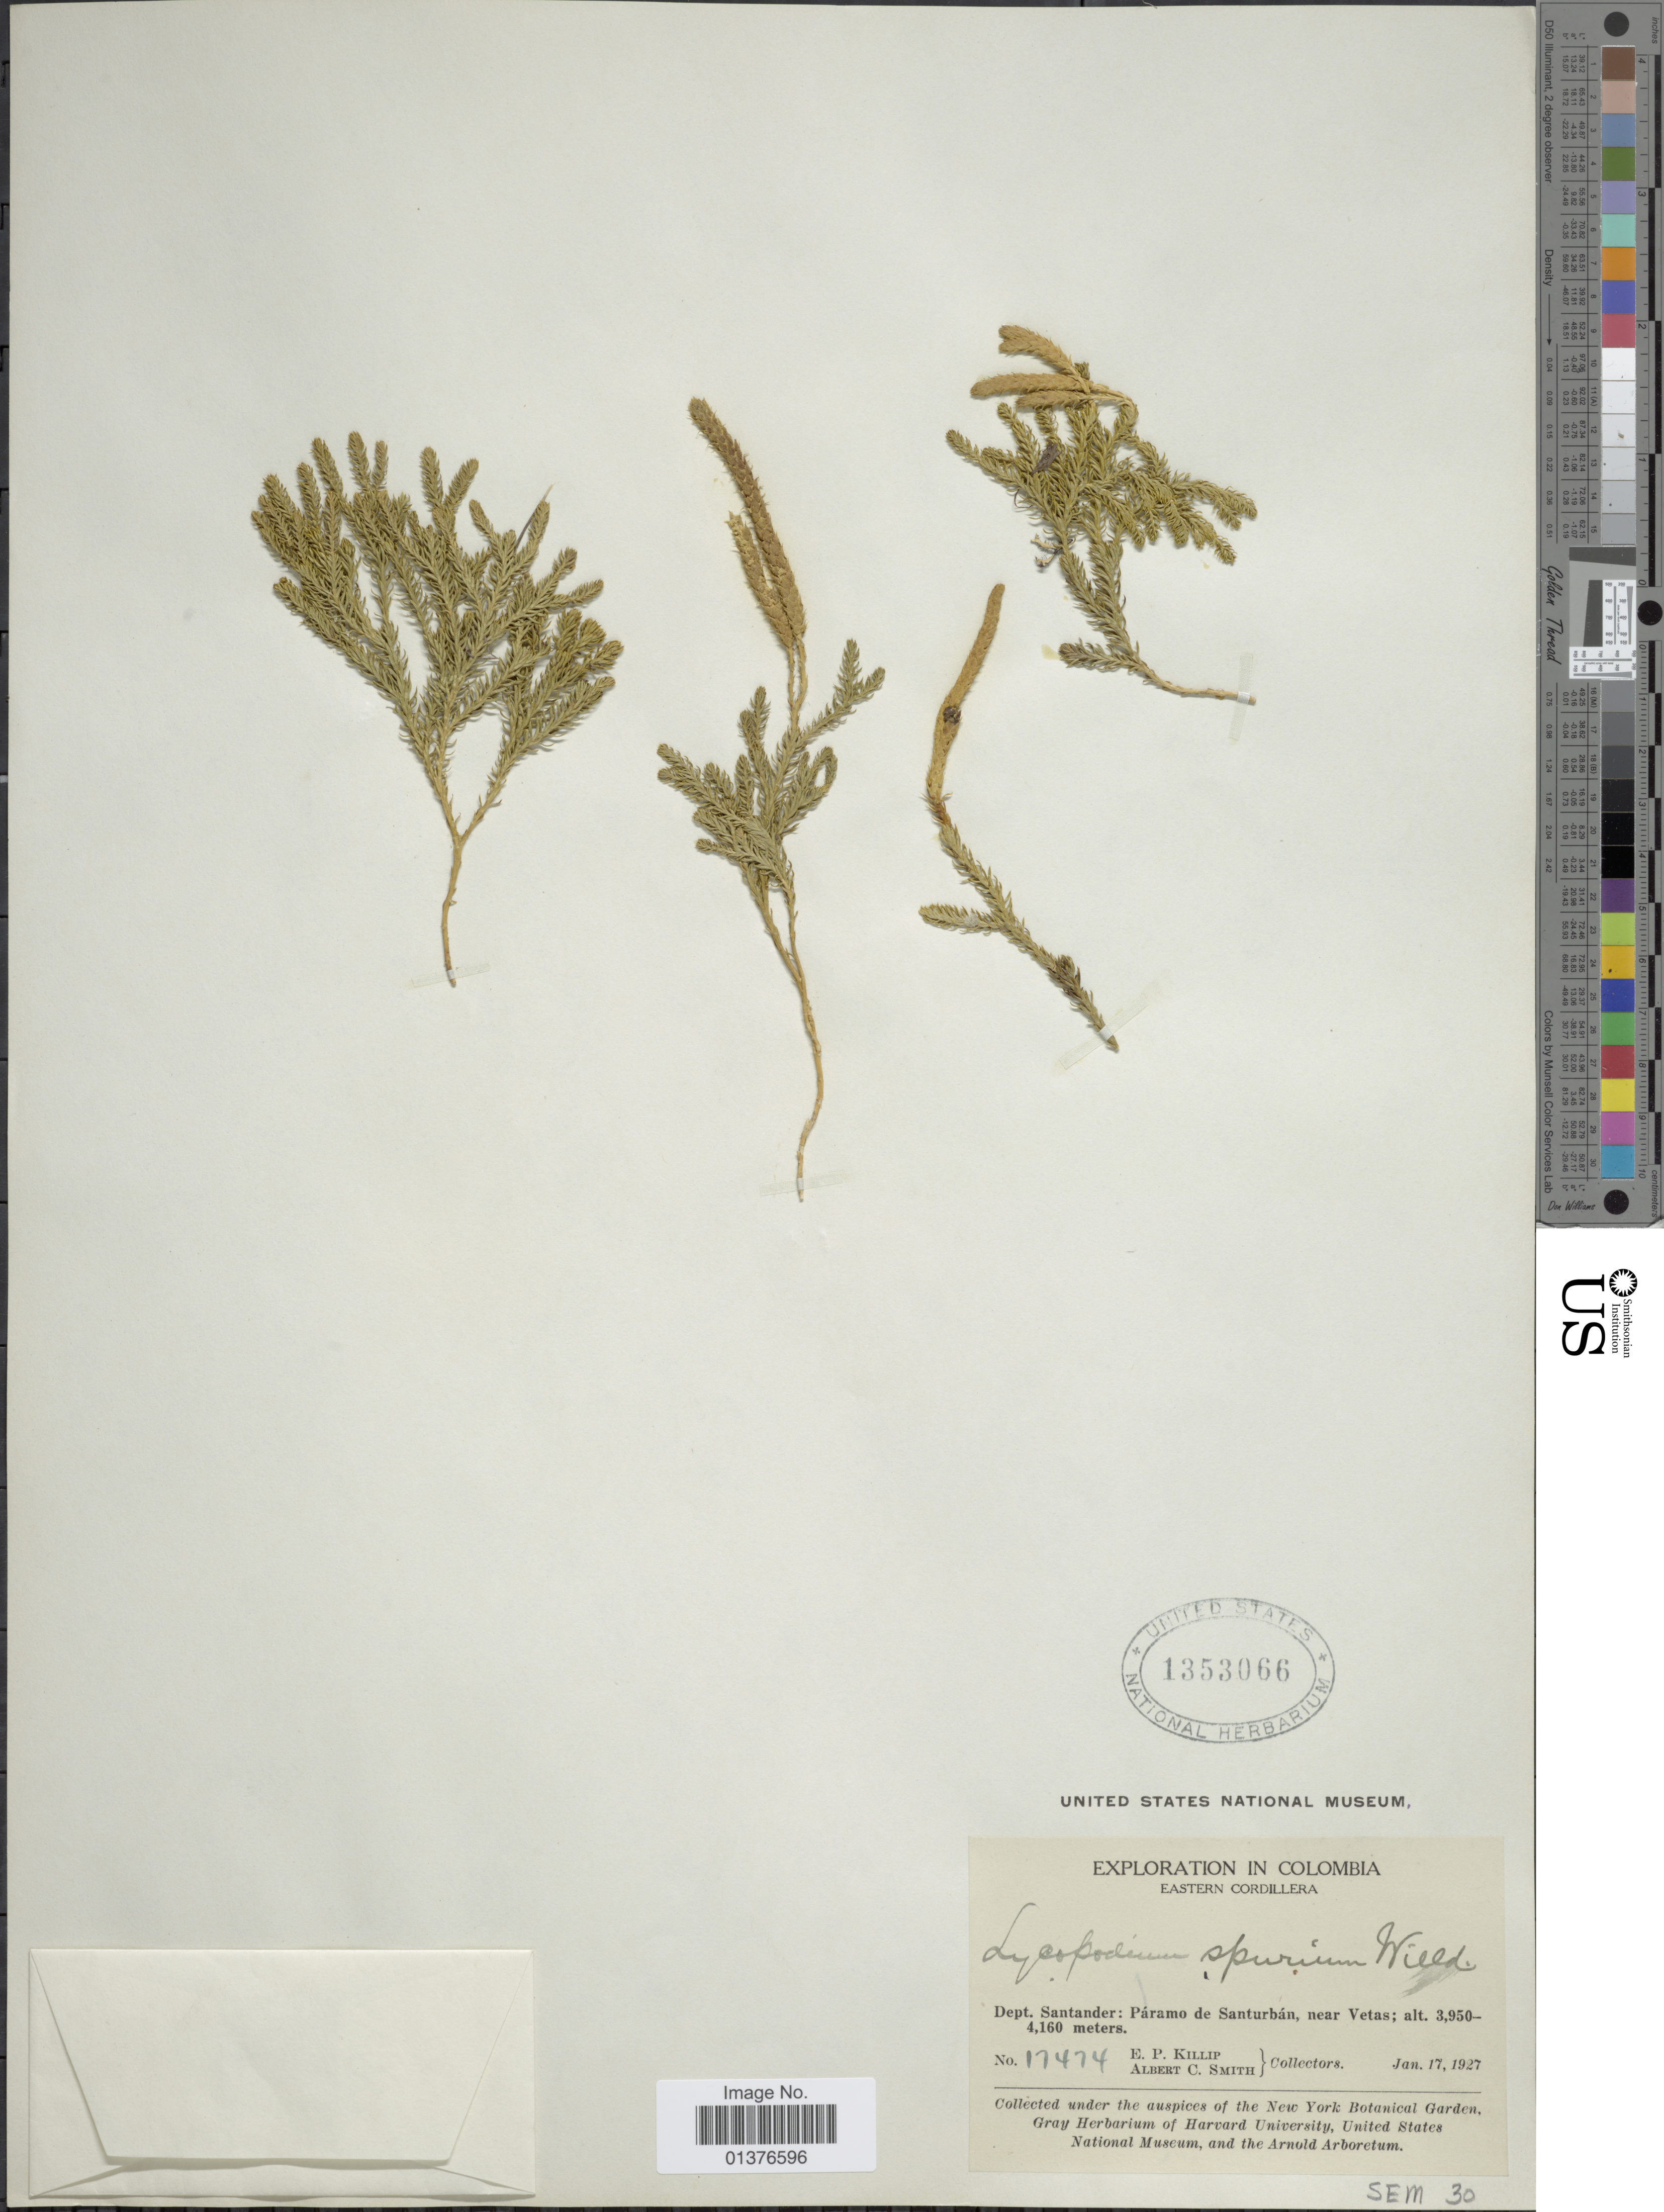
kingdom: Plantae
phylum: Tracheophyta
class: Lycopodiopsida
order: Lycopodiales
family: Lycopodiaceae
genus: Austrolycopodium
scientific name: Austrolycopodium magellanicum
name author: (P. Beauv.) Holub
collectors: E. P. Killip & A. C. Smith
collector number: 17474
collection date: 1927-01-17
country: Colombia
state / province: Santander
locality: Páramo de Santurbán, near Vetas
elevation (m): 3950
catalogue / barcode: US 1353066